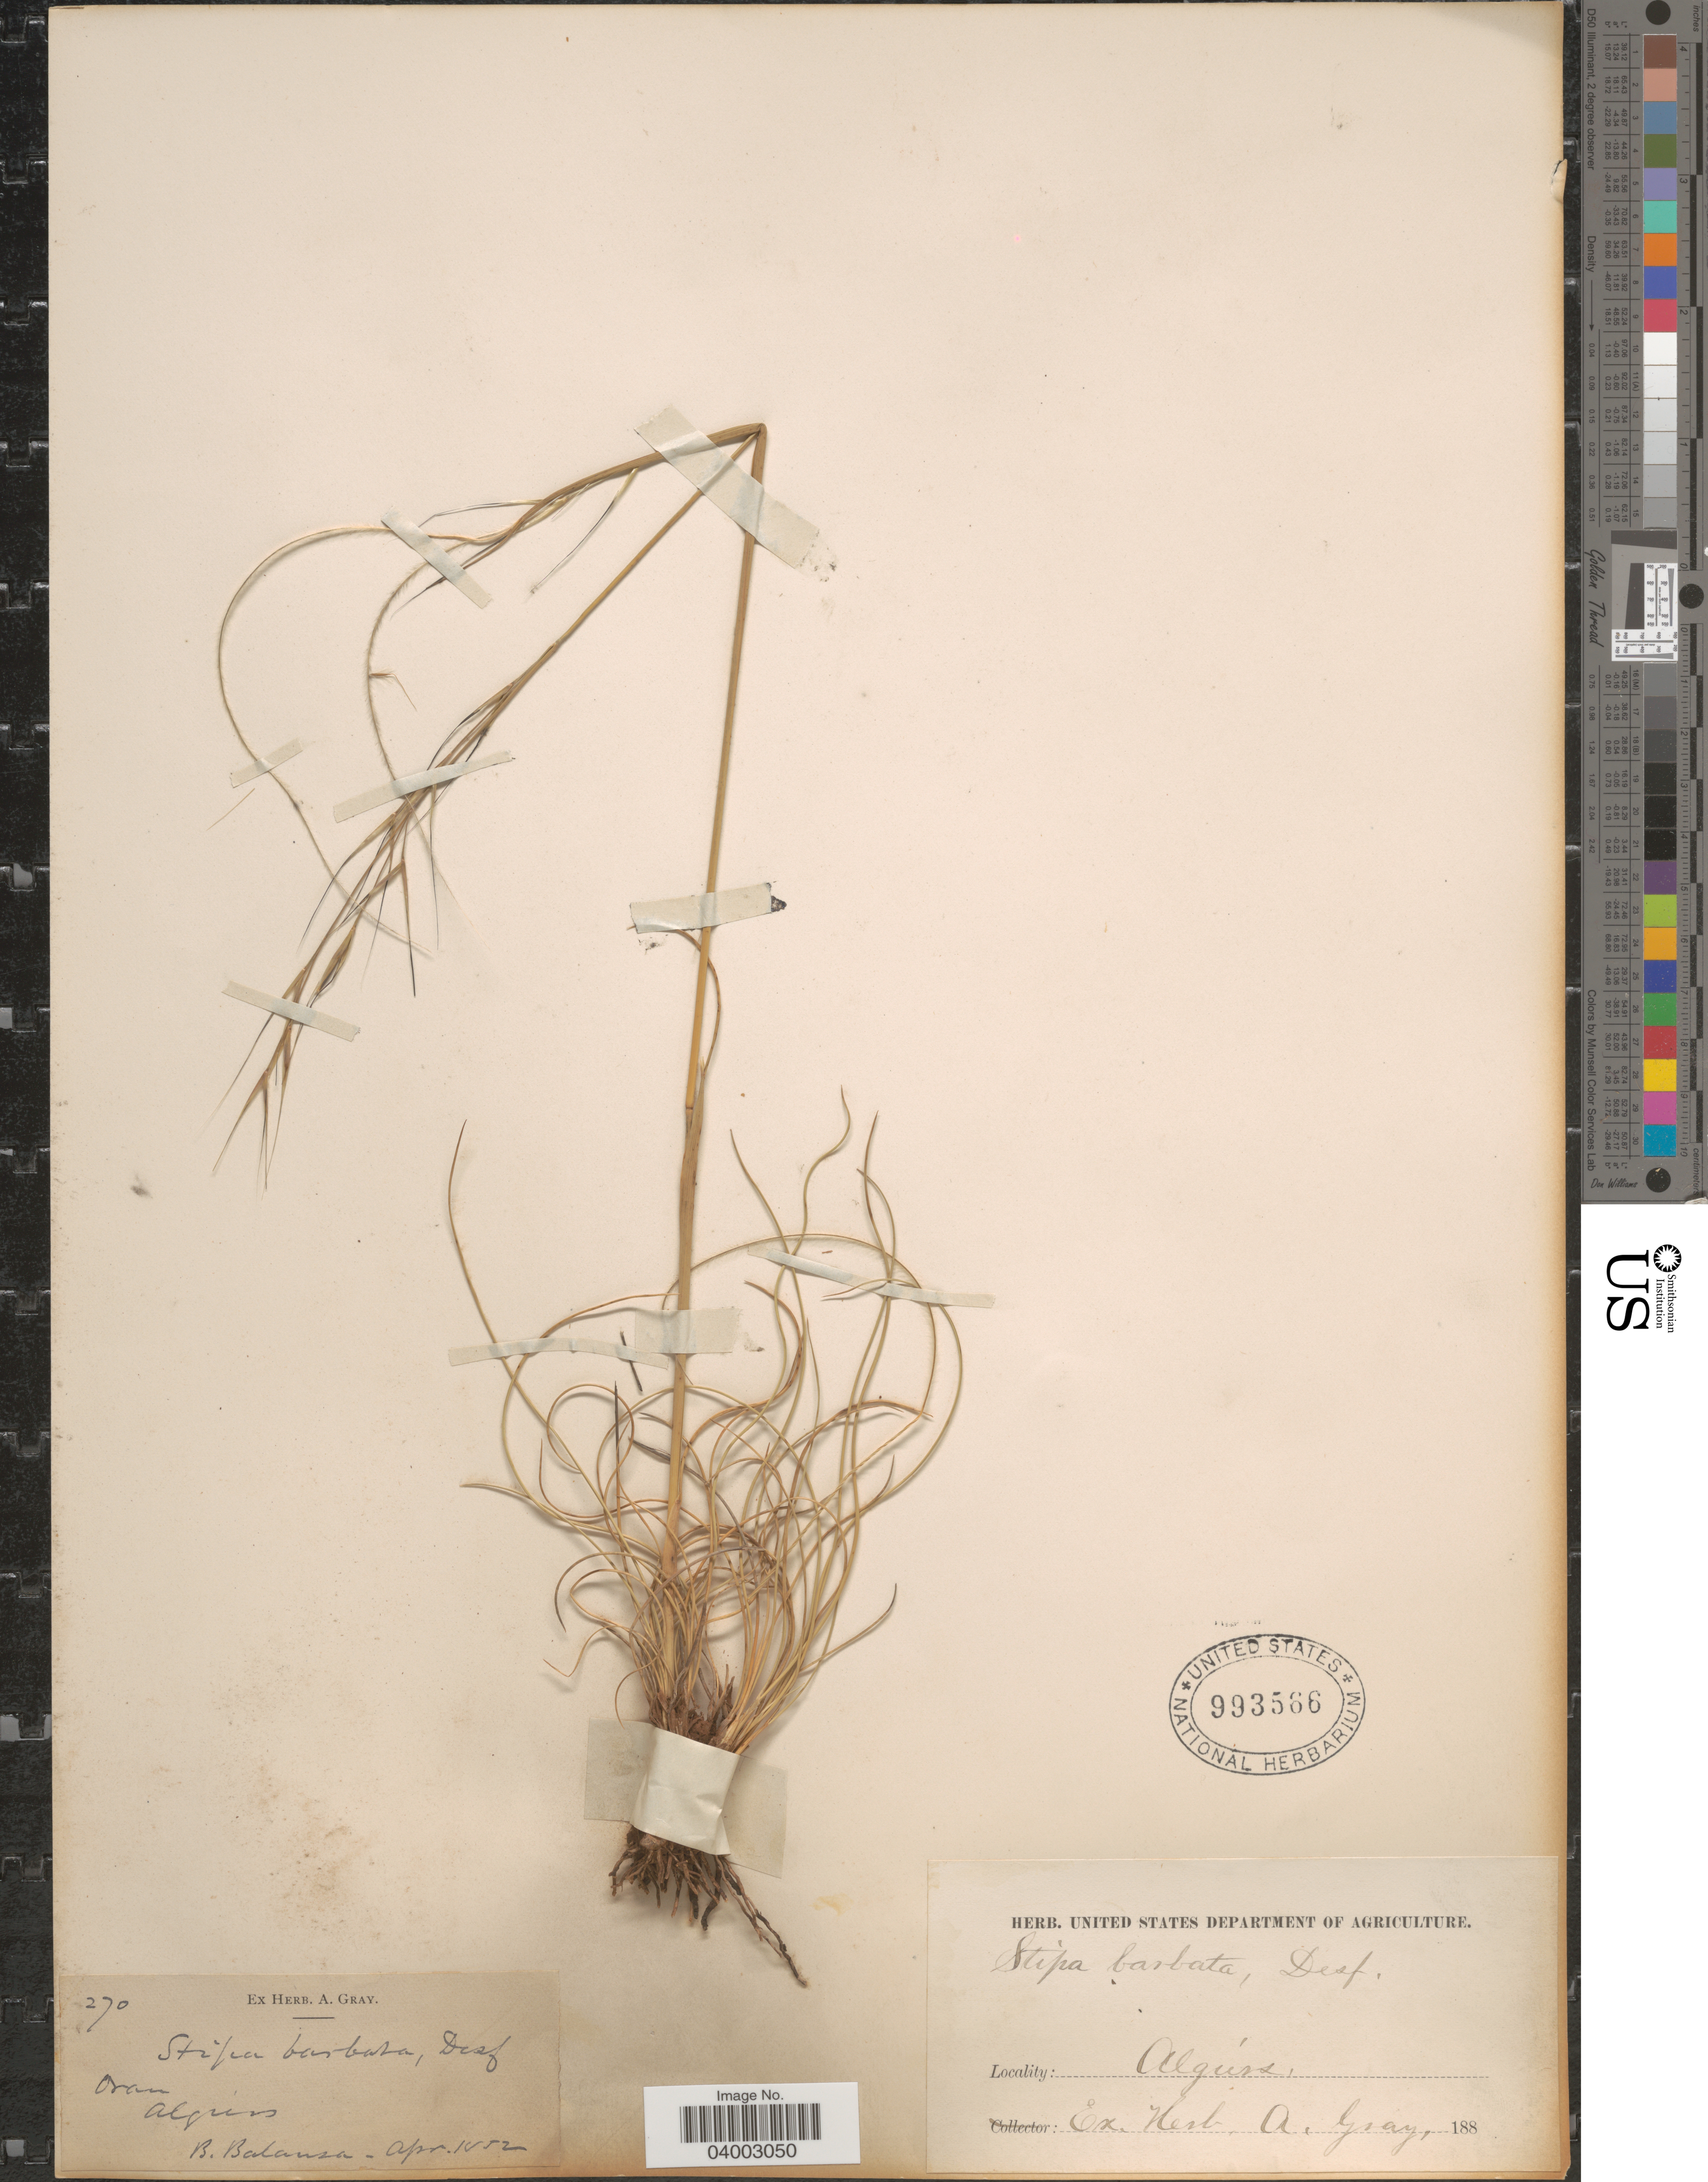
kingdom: Plantae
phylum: Tracheophyta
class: Liliopsida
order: Poales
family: Poaceae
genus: Stipa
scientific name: Stipa barbata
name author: Michx.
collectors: B. Balansa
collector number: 270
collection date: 1852-04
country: Algeria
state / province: Oran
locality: Algiers.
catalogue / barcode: US 993566